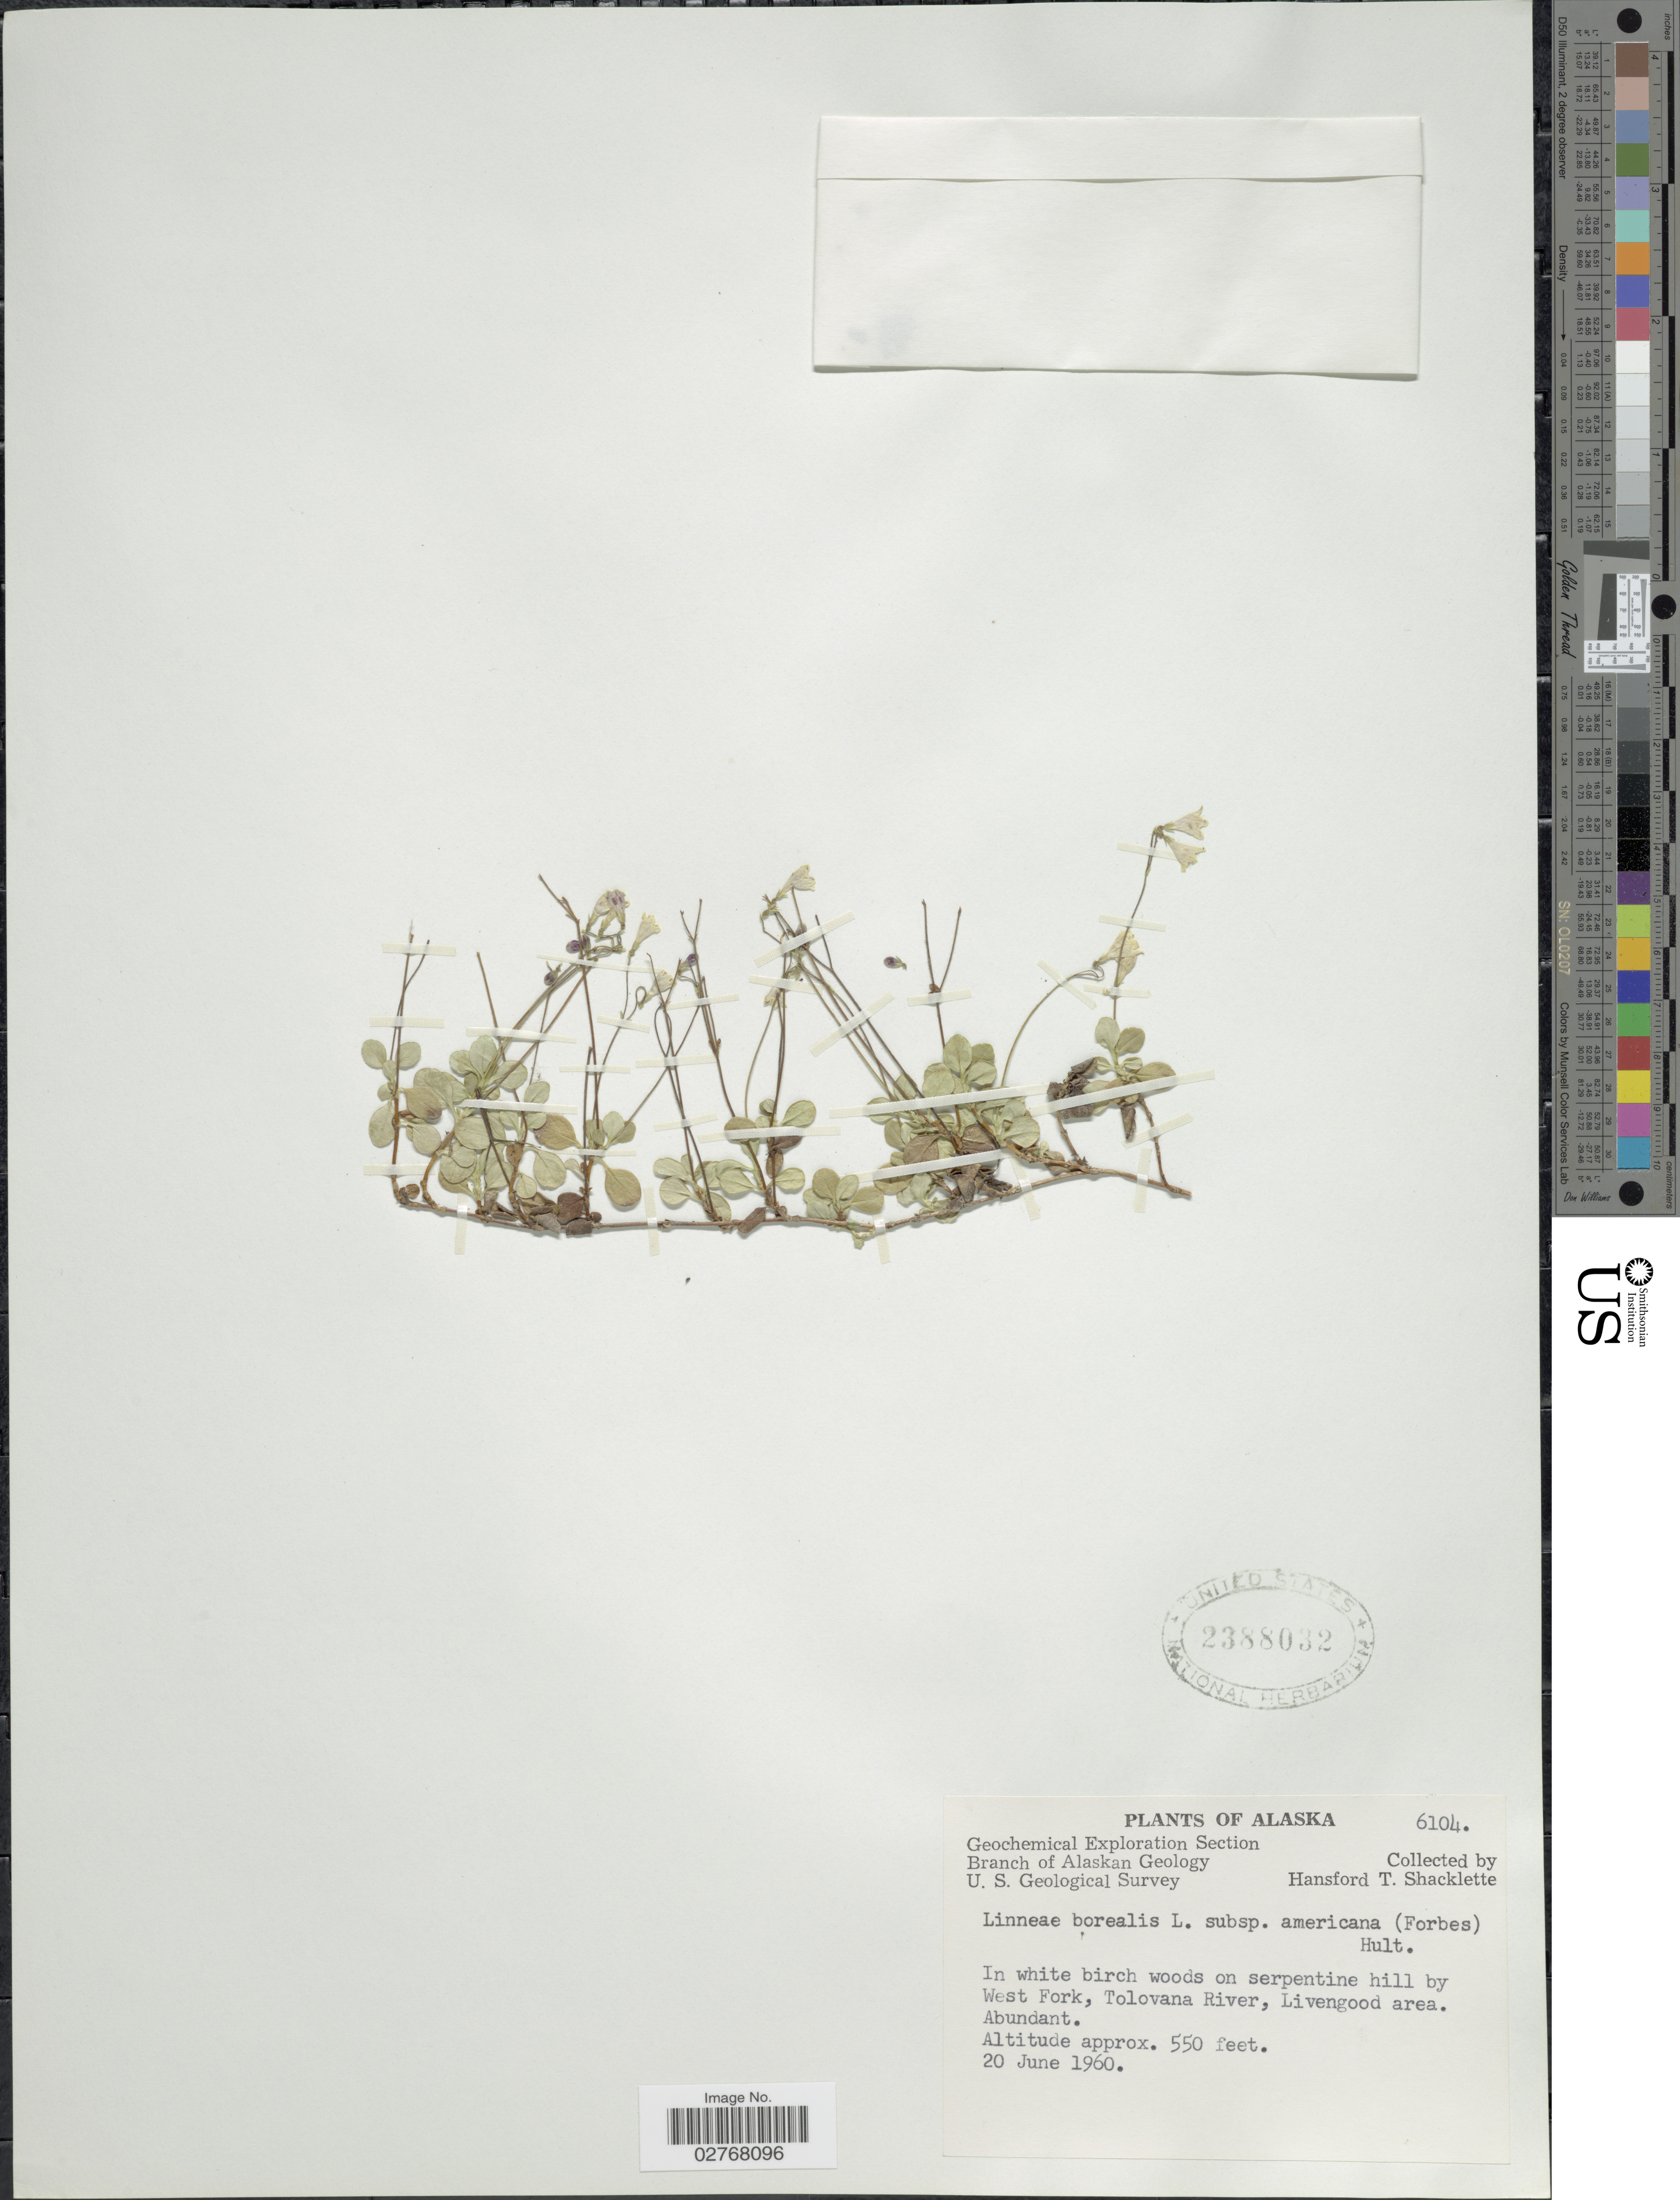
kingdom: Plantae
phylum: Tracheophyta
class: Magnoliopsida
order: Dipsacales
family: Caprifoliaceae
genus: Linnaea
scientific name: Linnaea borealis var. americana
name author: (J. Forbes) Rehder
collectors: H. Shacklette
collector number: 6104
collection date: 1960-06-20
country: United States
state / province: Alaska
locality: In white birch woods on serpentine hill by West Fork, Tolovana River, Livengood area.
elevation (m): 168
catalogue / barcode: US 2388032